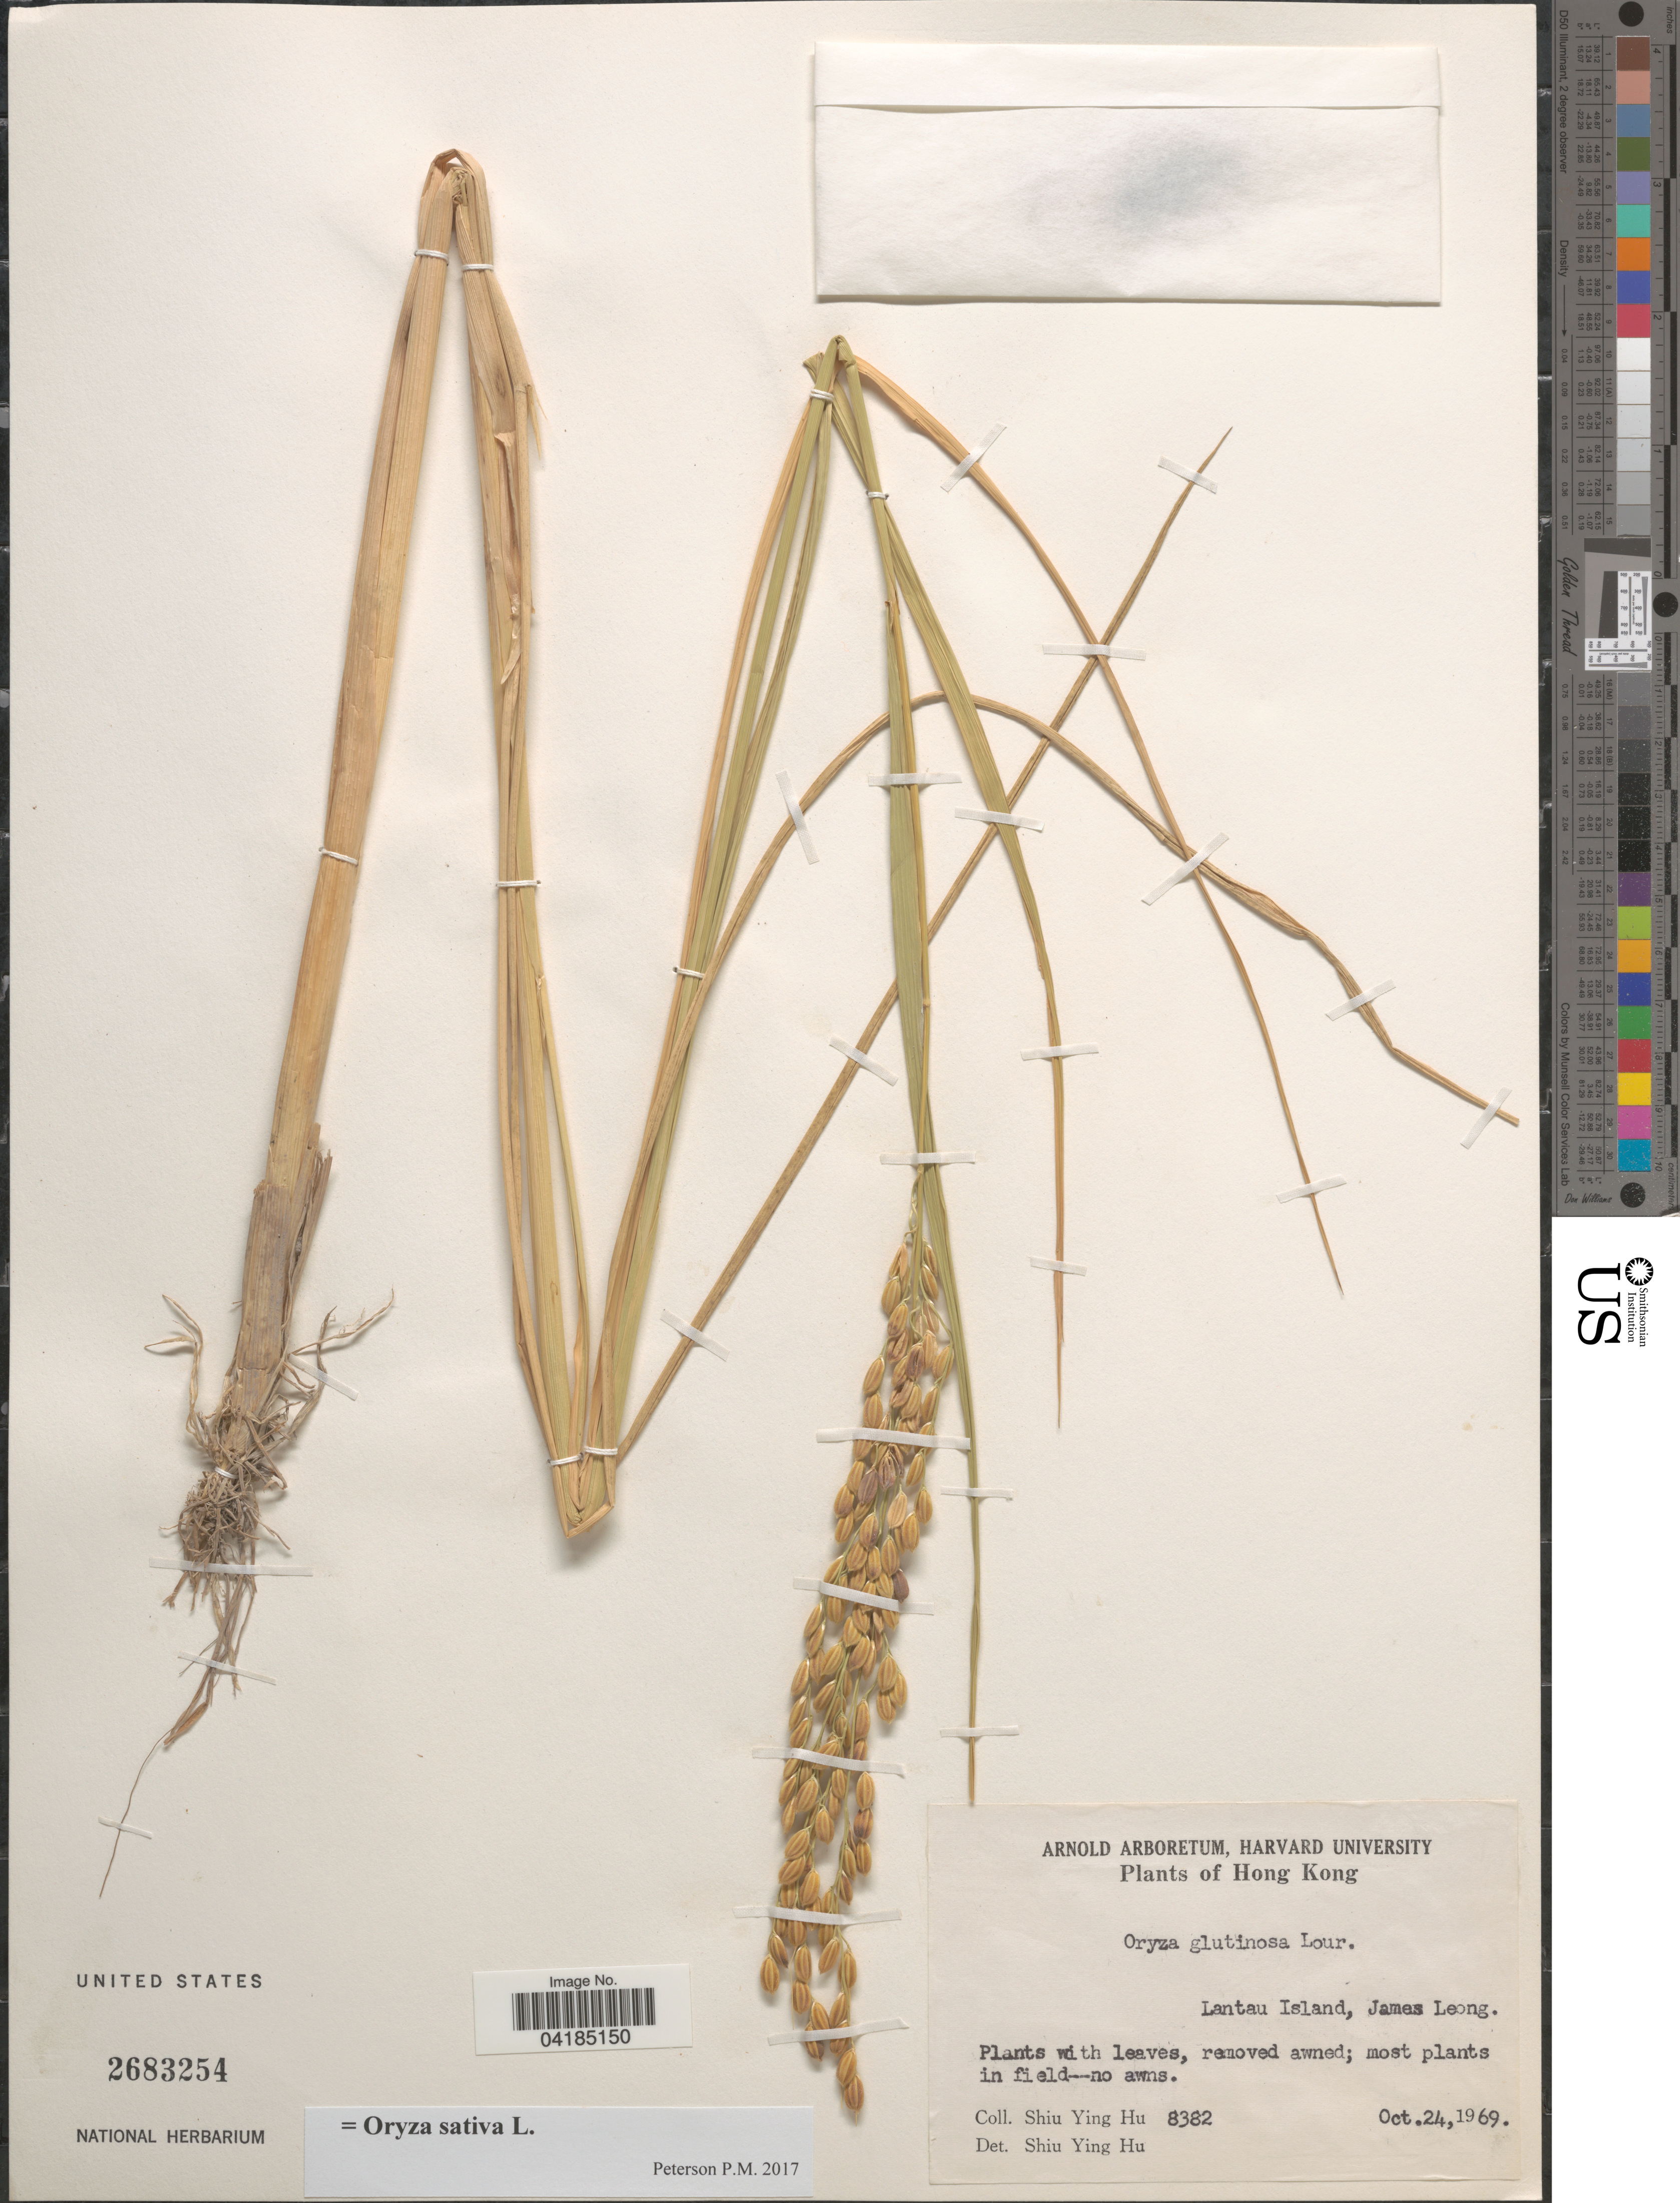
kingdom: Plantae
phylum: Tracheophyta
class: Liliopsida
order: Poales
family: Poaceae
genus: Oryza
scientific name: Oryza sativa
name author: L.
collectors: S. Y. Hu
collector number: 8382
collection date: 1969-10-24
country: China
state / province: Hong Kong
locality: Lantau Island, James Leong.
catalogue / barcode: US 2683254